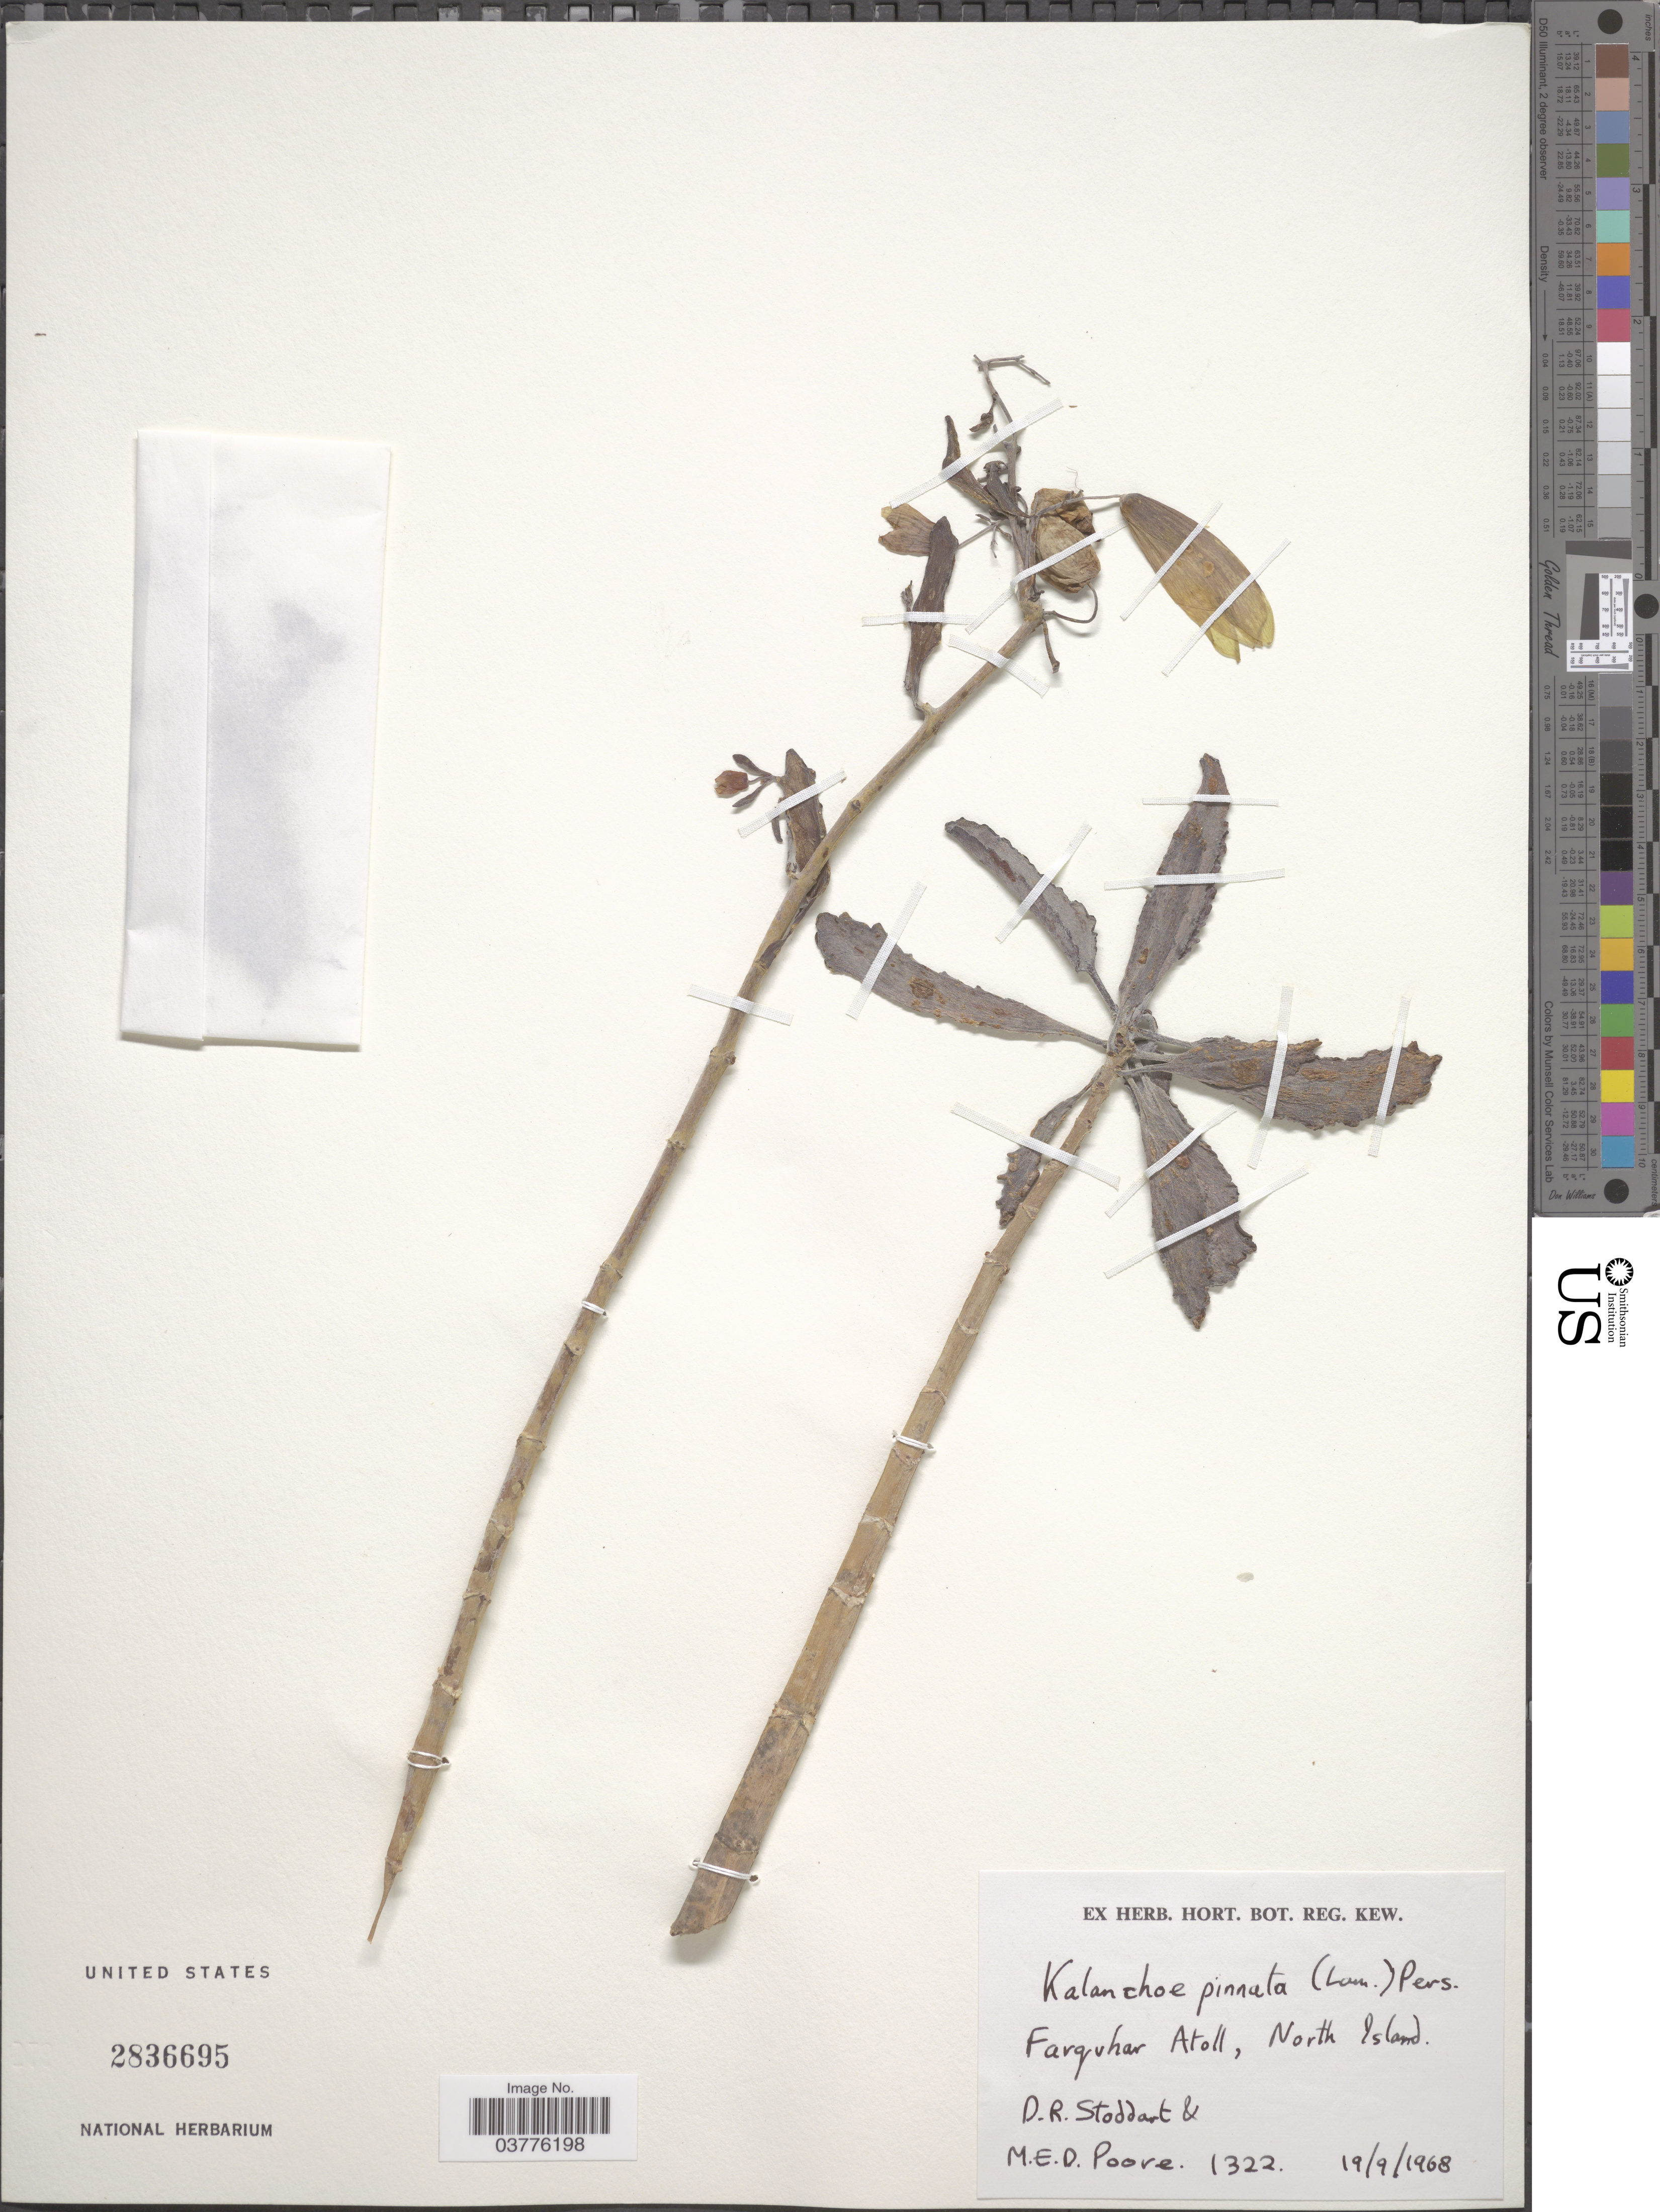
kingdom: Plantae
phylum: Tracheophyta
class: Magnoliopsida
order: Saxifragales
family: Crassulaceae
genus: Kalanchoe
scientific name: Kalanchoe pinnata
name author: (Lam.) Pers.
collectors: D. R. Stoddart & M. E. D. Poore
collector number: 1322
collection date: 1968-09-19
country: Seychelles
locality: Farquhar Atoll, North Island.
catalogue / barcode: US 2836695